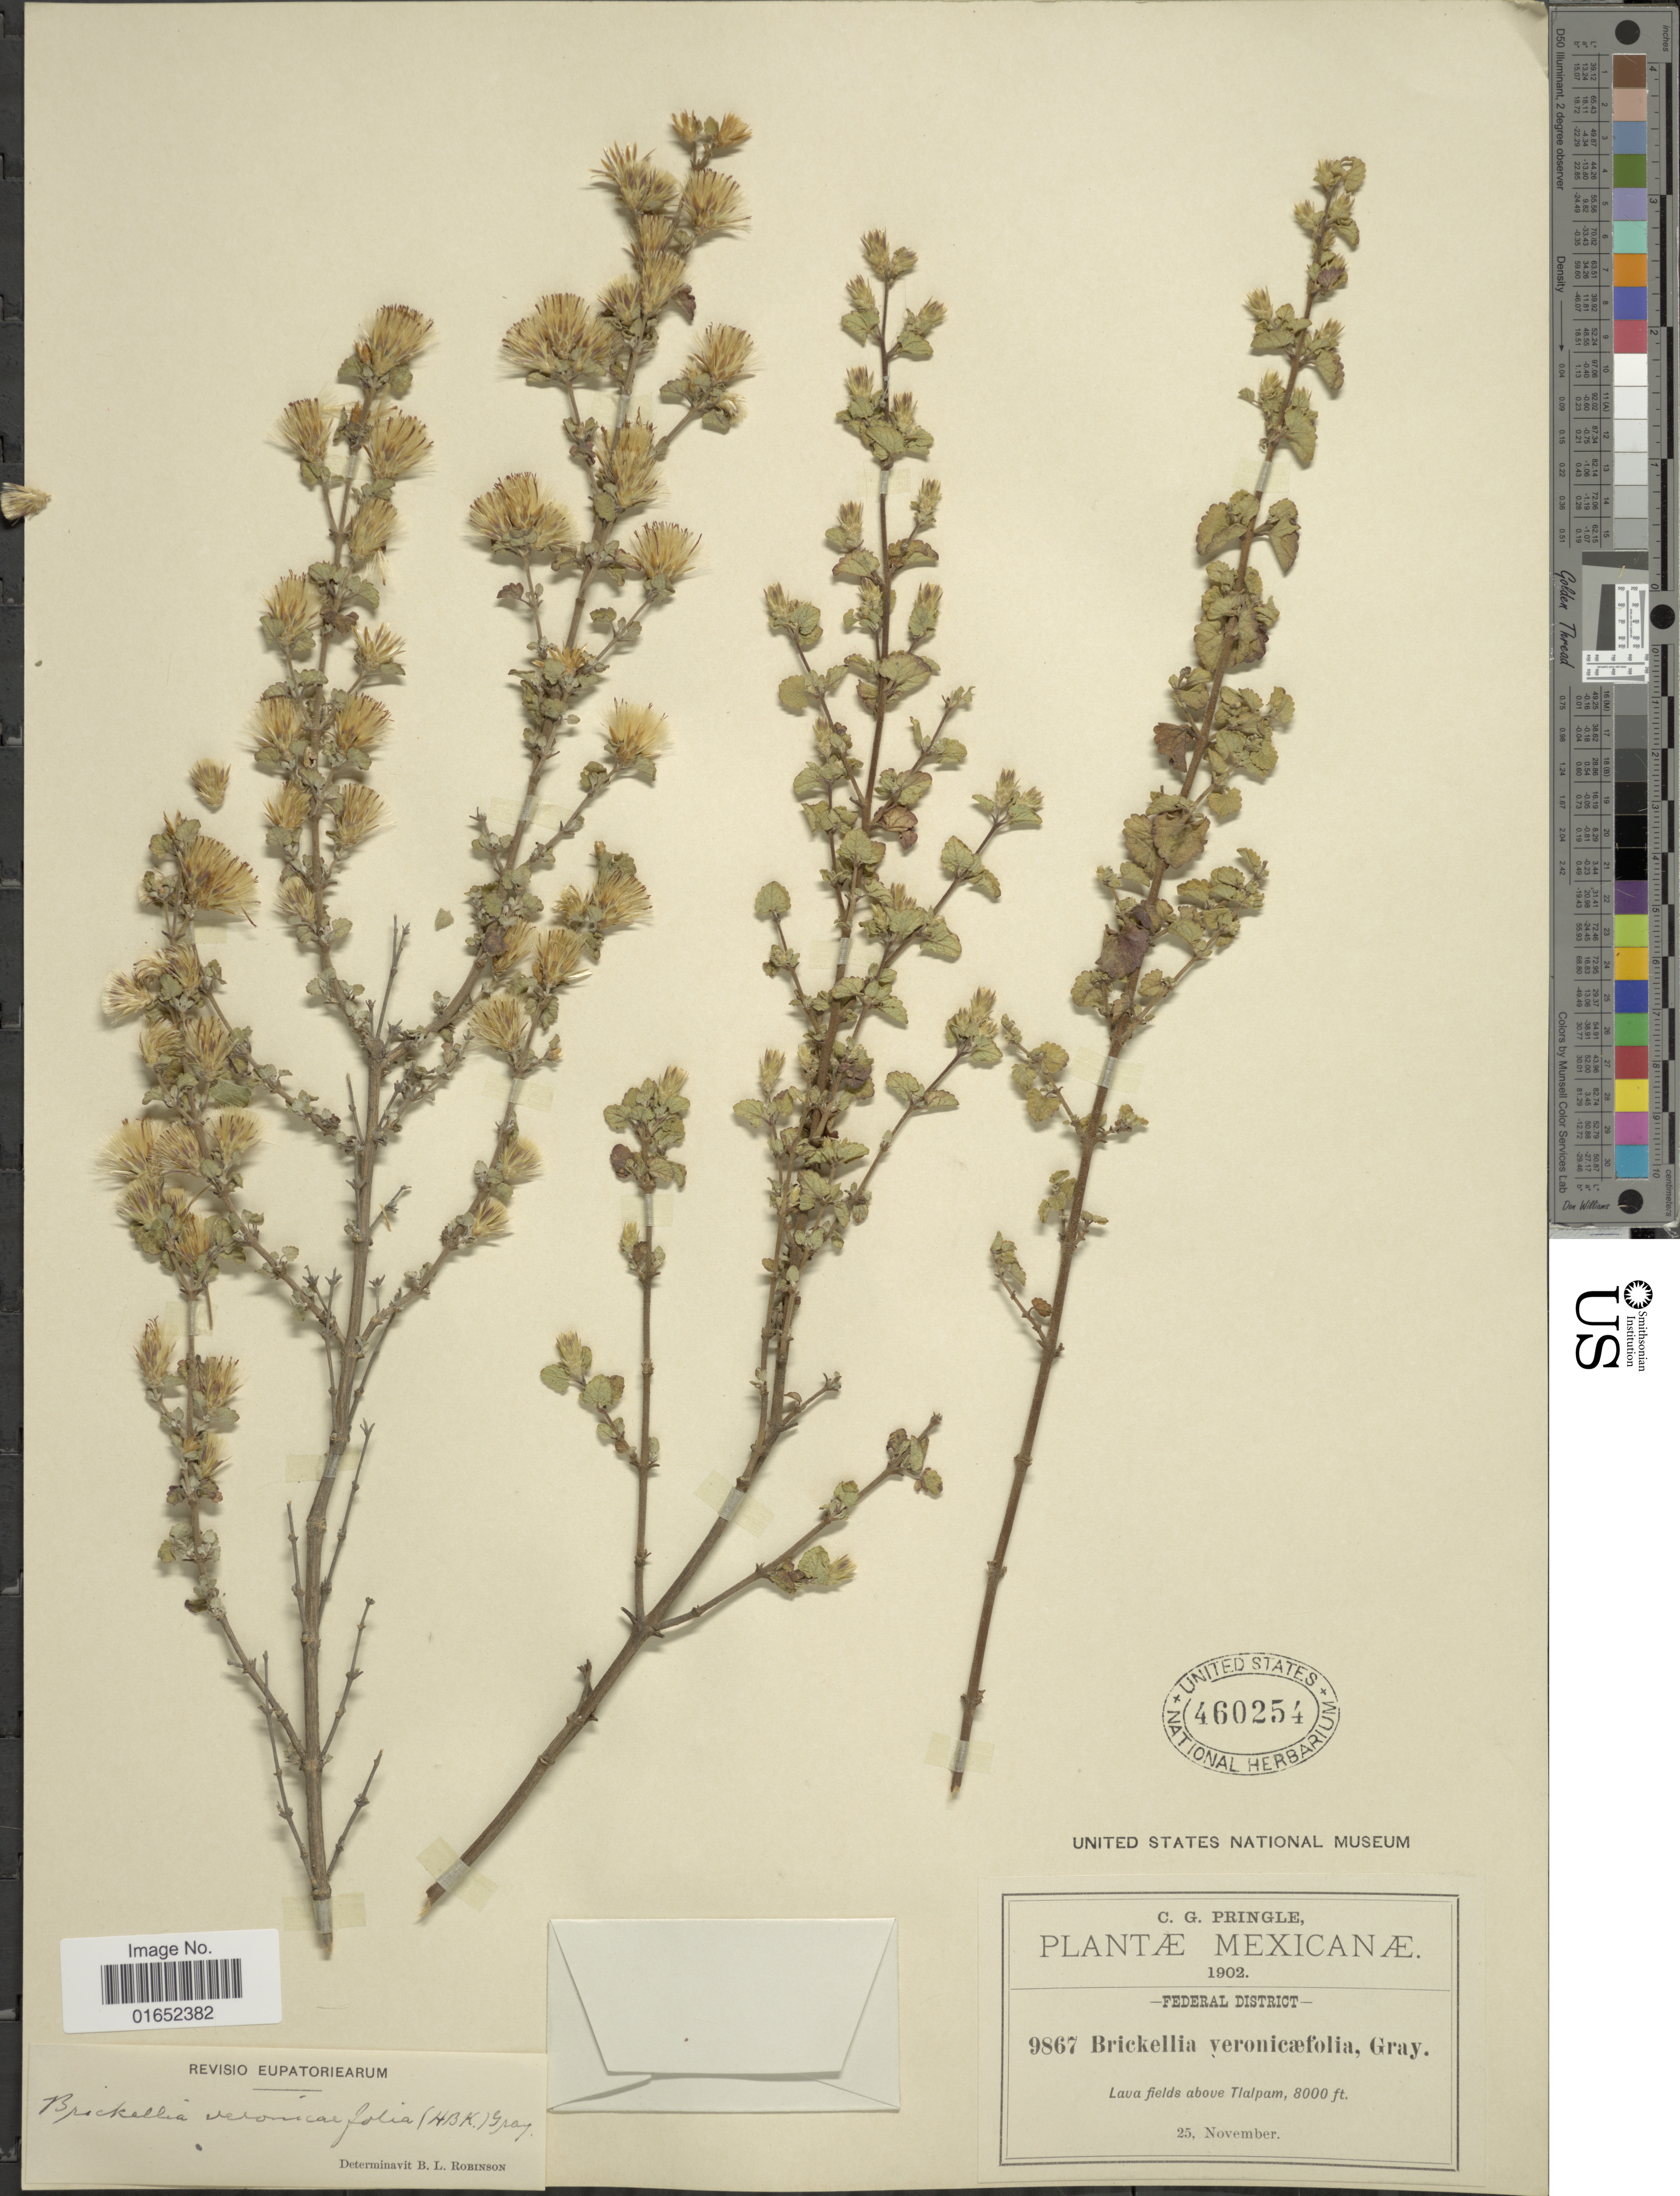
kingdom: Plantae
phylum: Tracheophyta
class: Magnoliopsida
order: Asterales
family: Asteraceae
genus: Brickellia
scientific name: Brickellia veronicaefolia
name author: (Kunth) A. Gray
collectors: C. G. Pringle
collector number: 9867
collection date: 1902-11-25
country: Mexico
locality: Federal District, Lava fields above Tlalpam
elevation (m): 2438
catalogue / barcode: US 460254